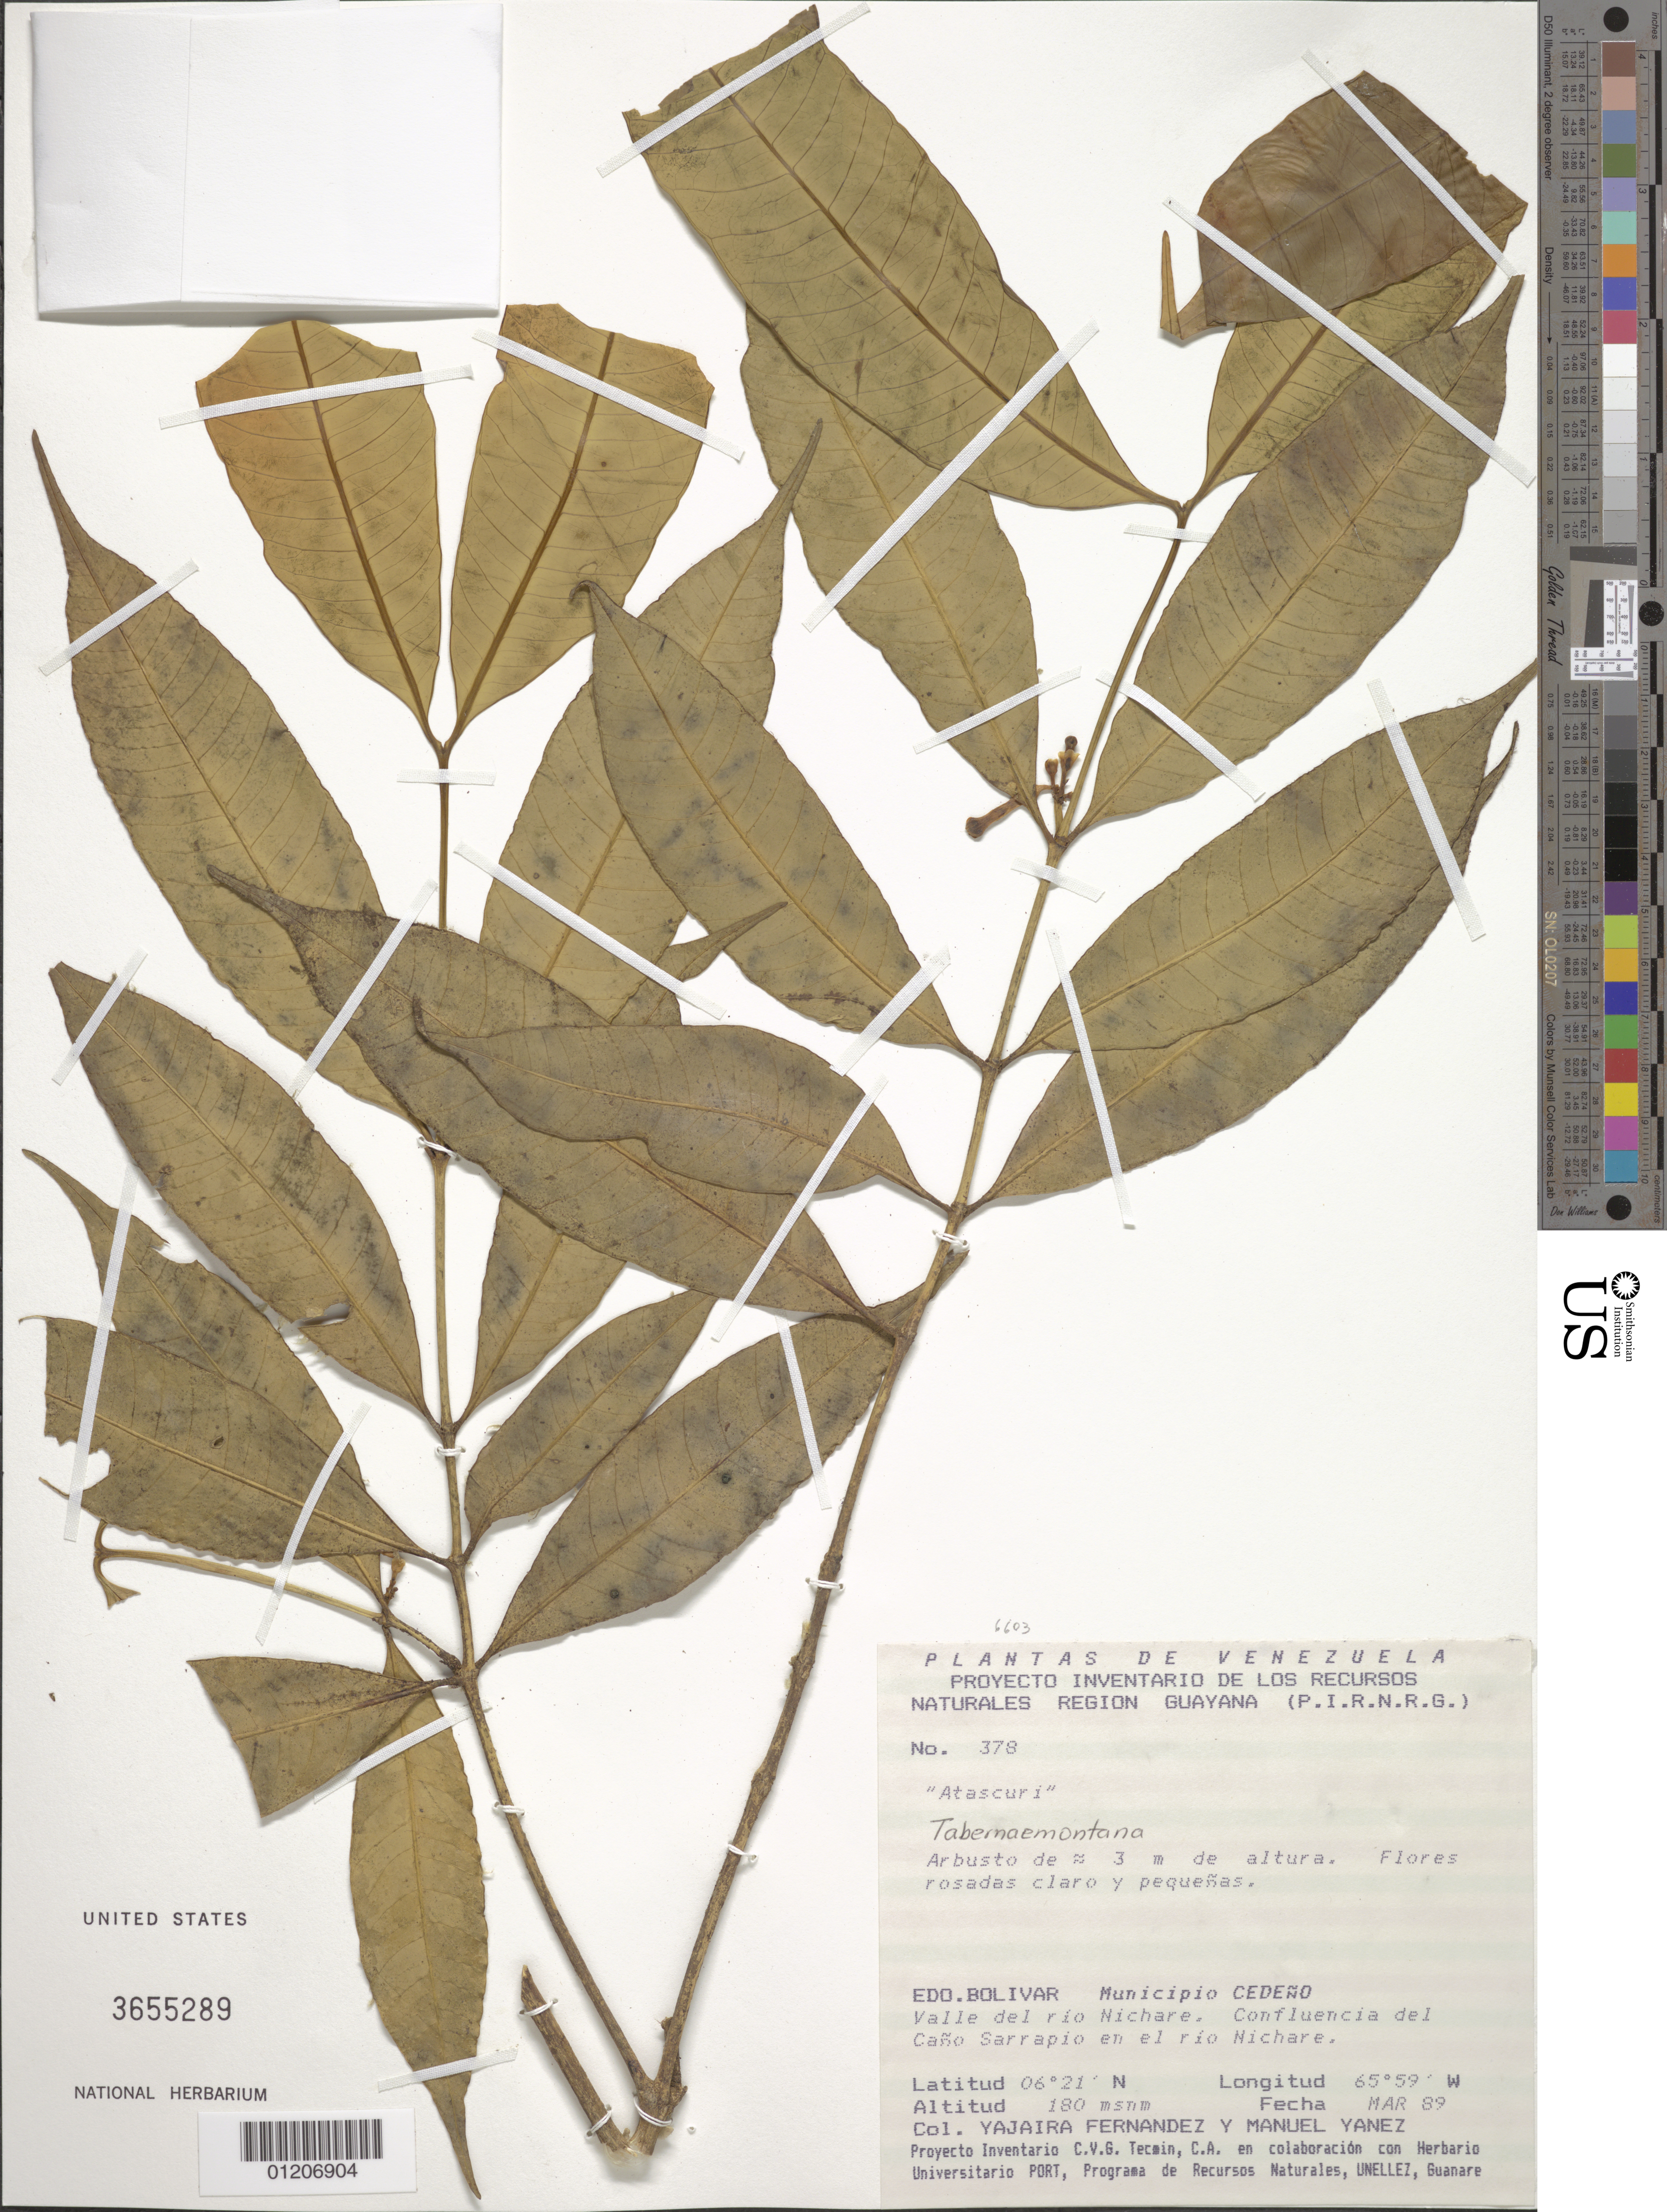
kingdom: Plantae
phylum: Tracheophyta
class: Magnoliopsida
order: Gentianales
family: Apocynaceae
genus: Tabernaemontana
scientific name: Tabernaemontana sp.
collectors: Y. Fernandez & M. Yánez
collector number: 378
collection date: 1989-03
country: Venezuela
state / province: Bolívar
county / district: Cedeño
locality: Valle del rio Nichare. Confluencia del Cano Sarrapio en el rio Nichare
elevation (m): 180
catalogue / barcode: US 3655289